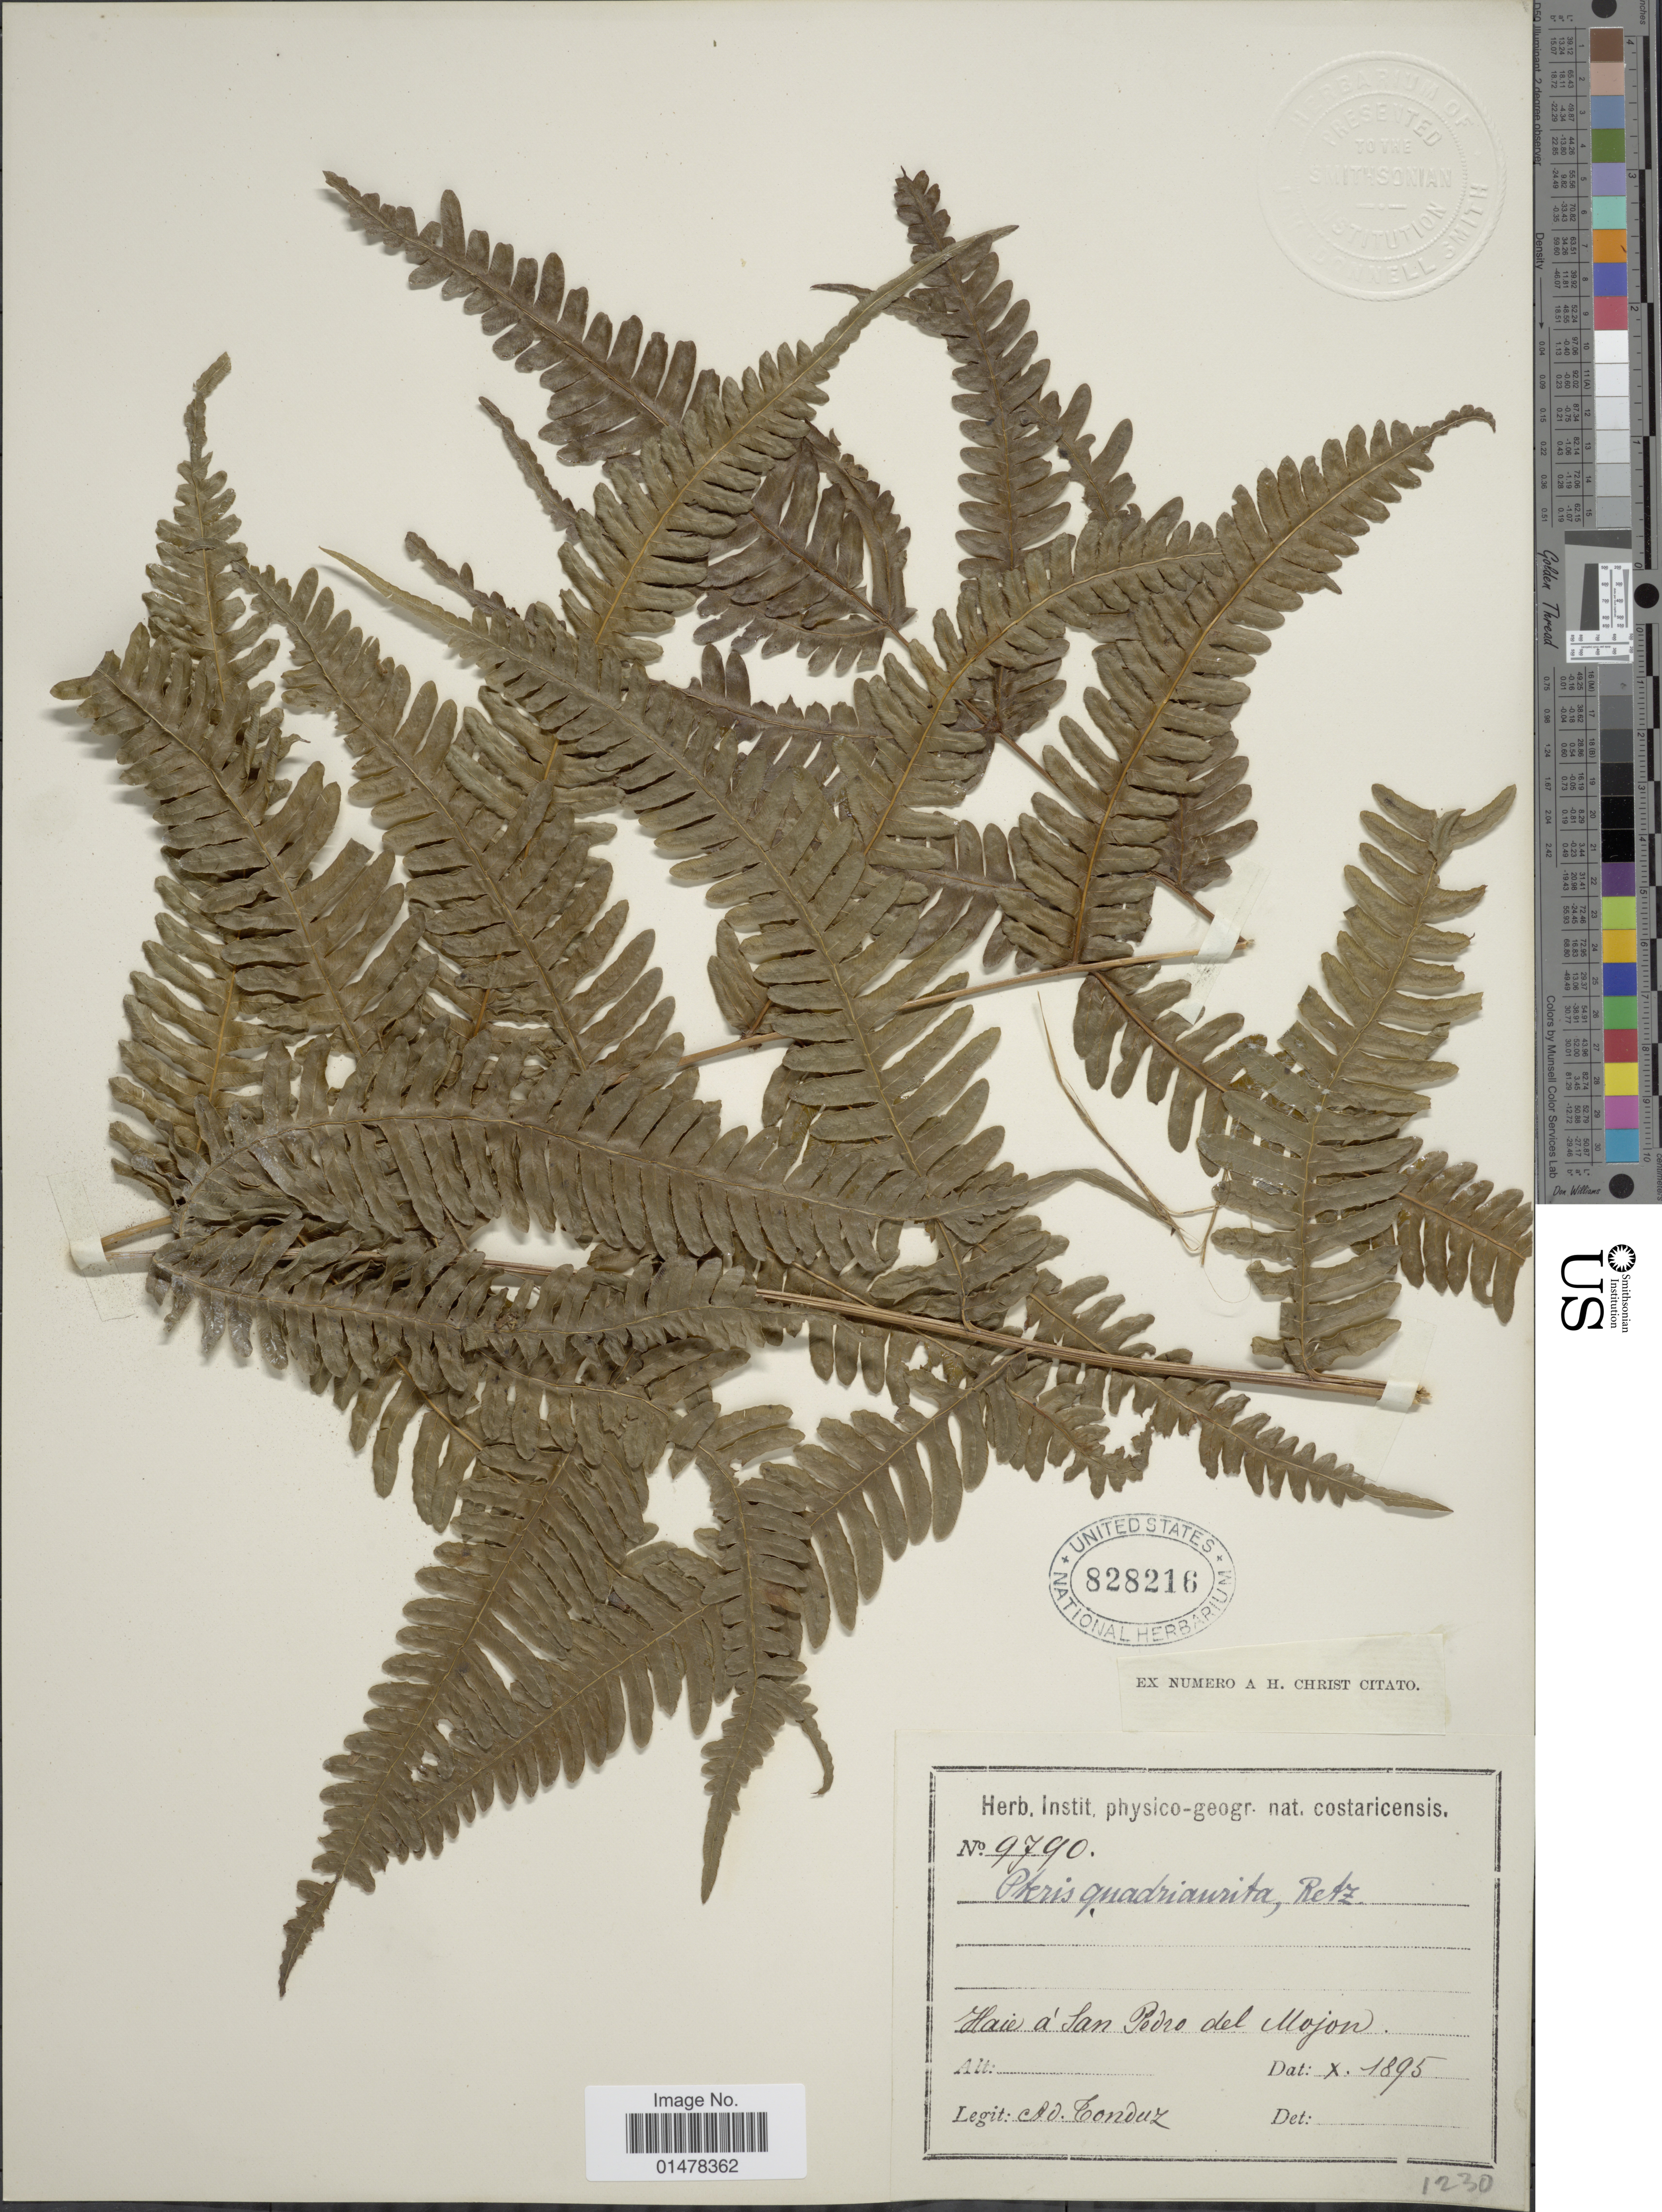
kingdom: Plantae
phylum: Tracheophyta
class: Polypodiopsida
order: Polypodiales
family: Pteridaceae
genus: Pteris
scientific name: Pteris quadriaurita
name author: Retz.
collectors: A. Tonduz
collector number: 9790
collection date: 1895-10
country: Costa Rica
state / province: San José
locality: Haie a San Pedro del Mojon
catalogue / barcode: US 828216